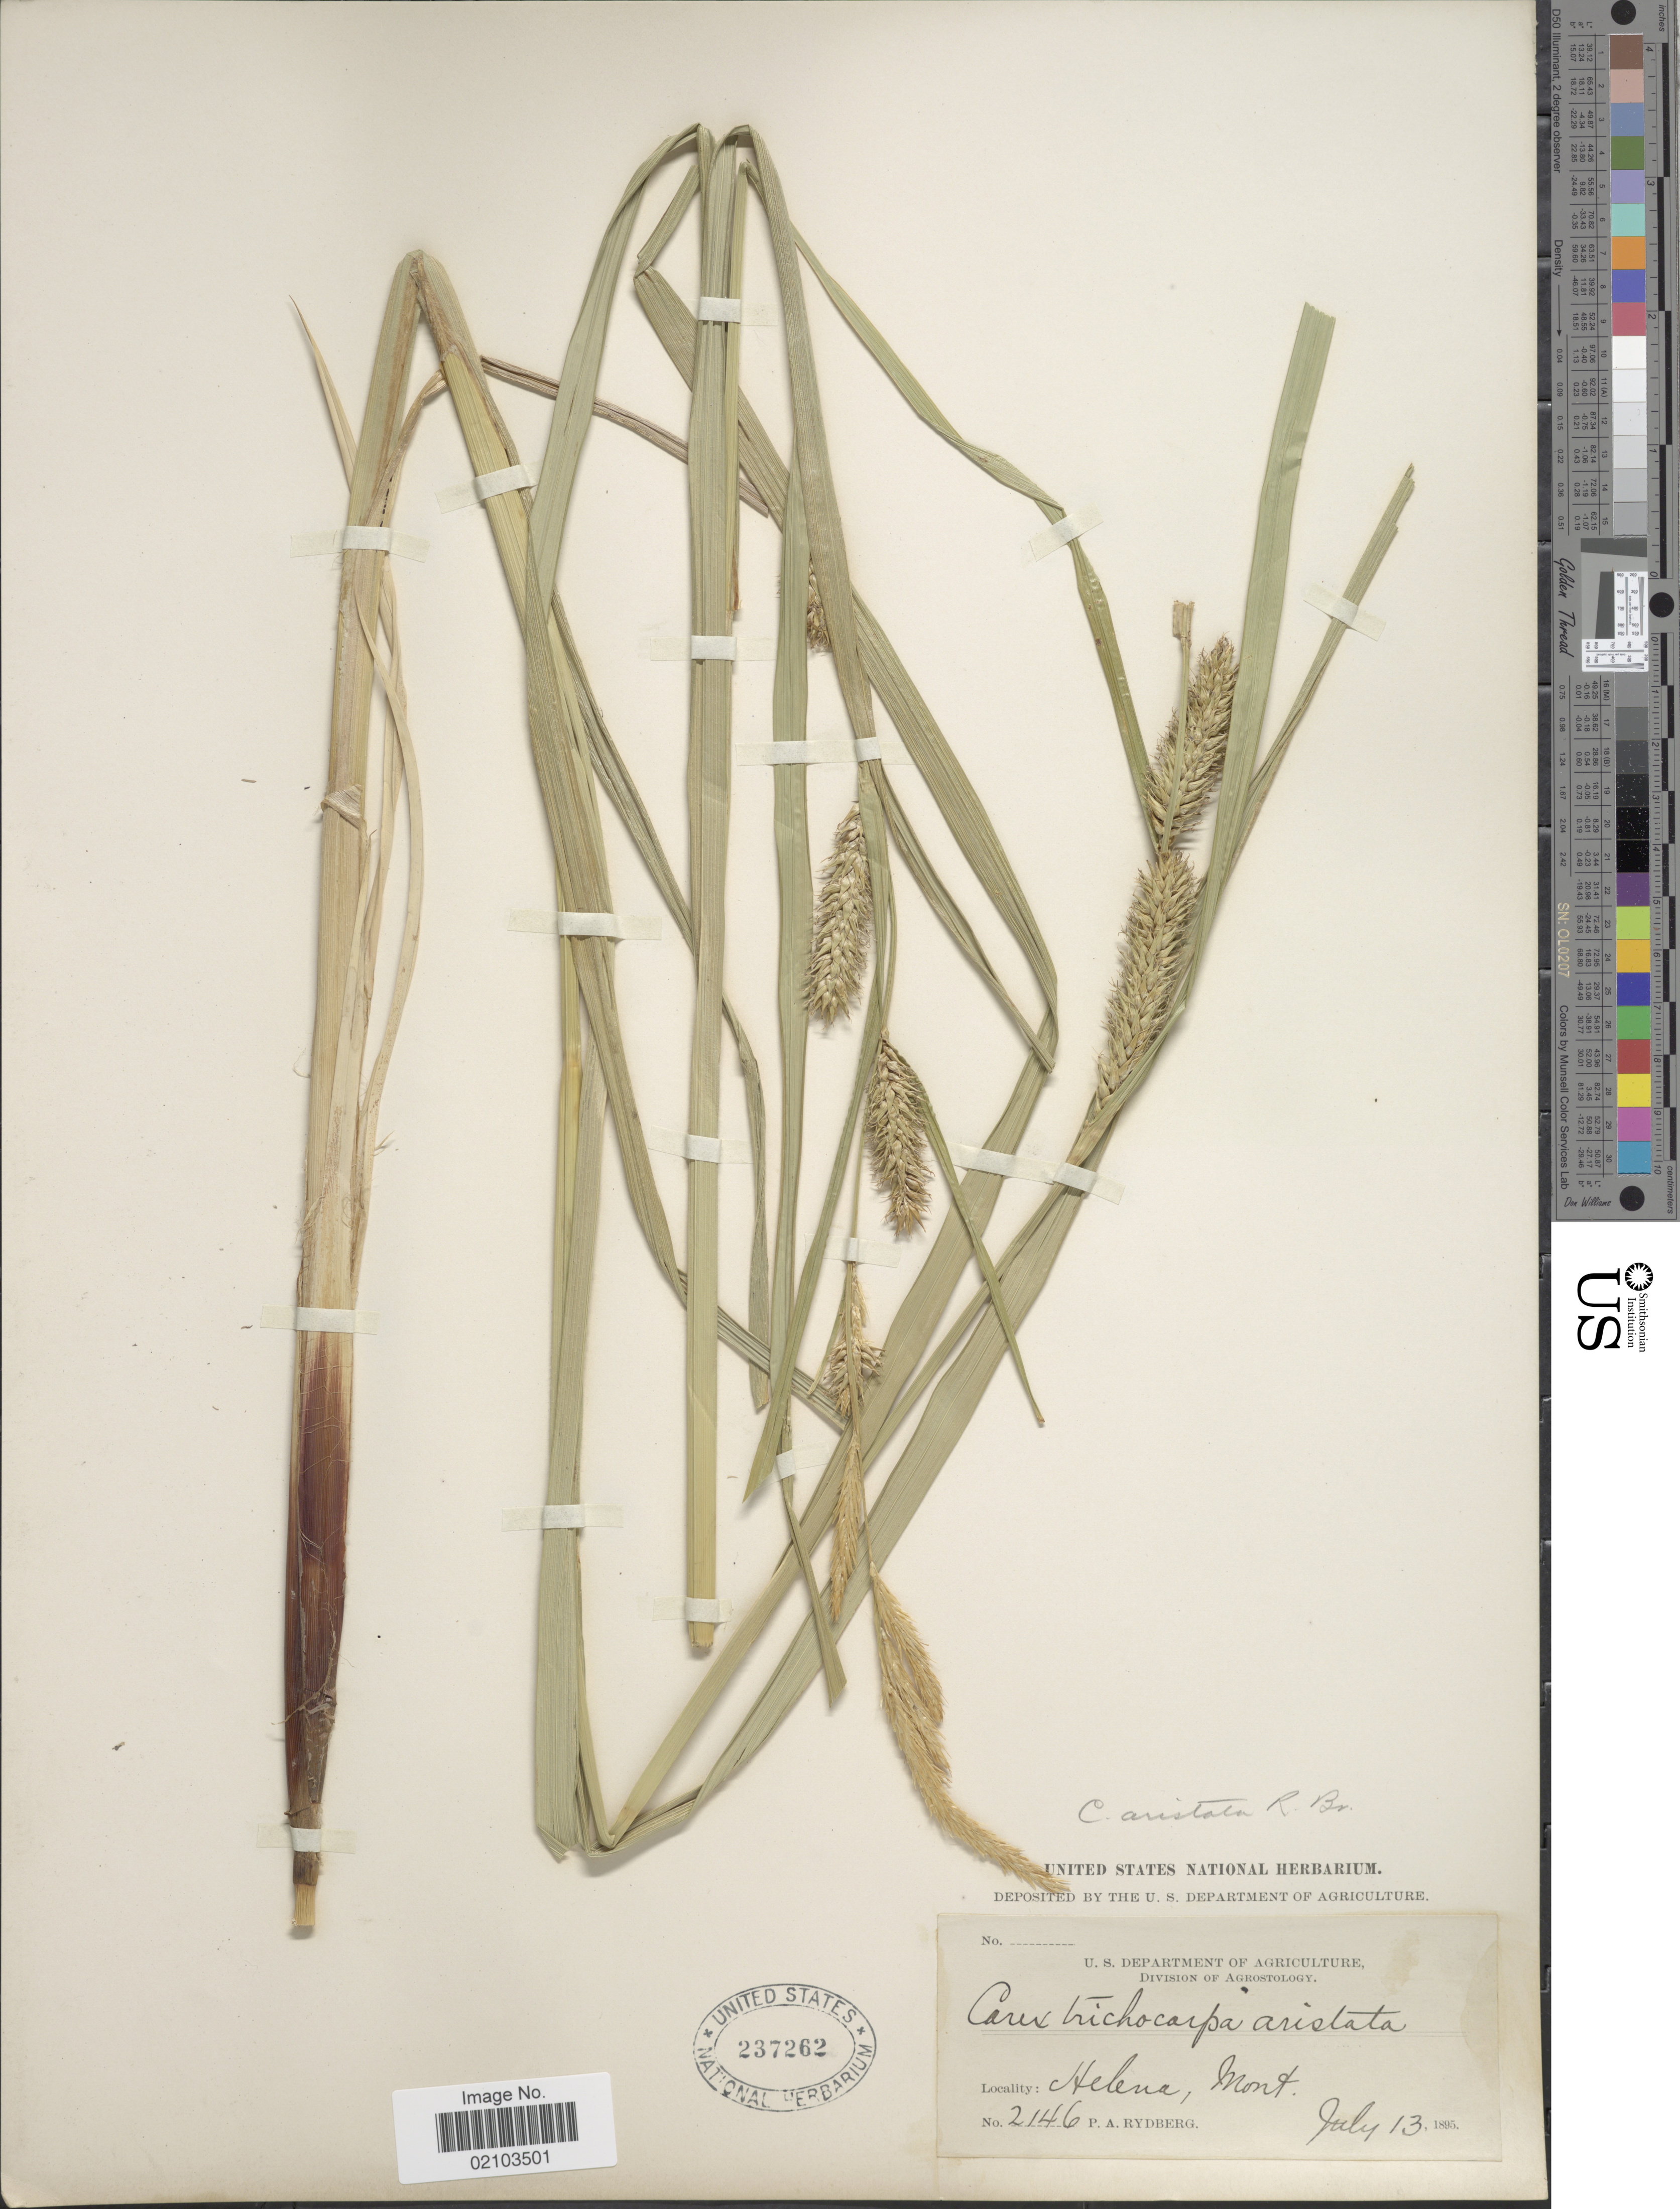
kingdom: Plantae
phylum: Tracheophyta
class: Liliopsida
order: Poales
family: Cyperaceae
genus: Carex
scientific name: Carex atherodes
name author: Spreng.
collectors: P. A. Rydberg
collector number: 2146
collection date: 1895-07-13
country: United States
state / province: Montana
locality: Helena.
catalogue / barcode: US 237262